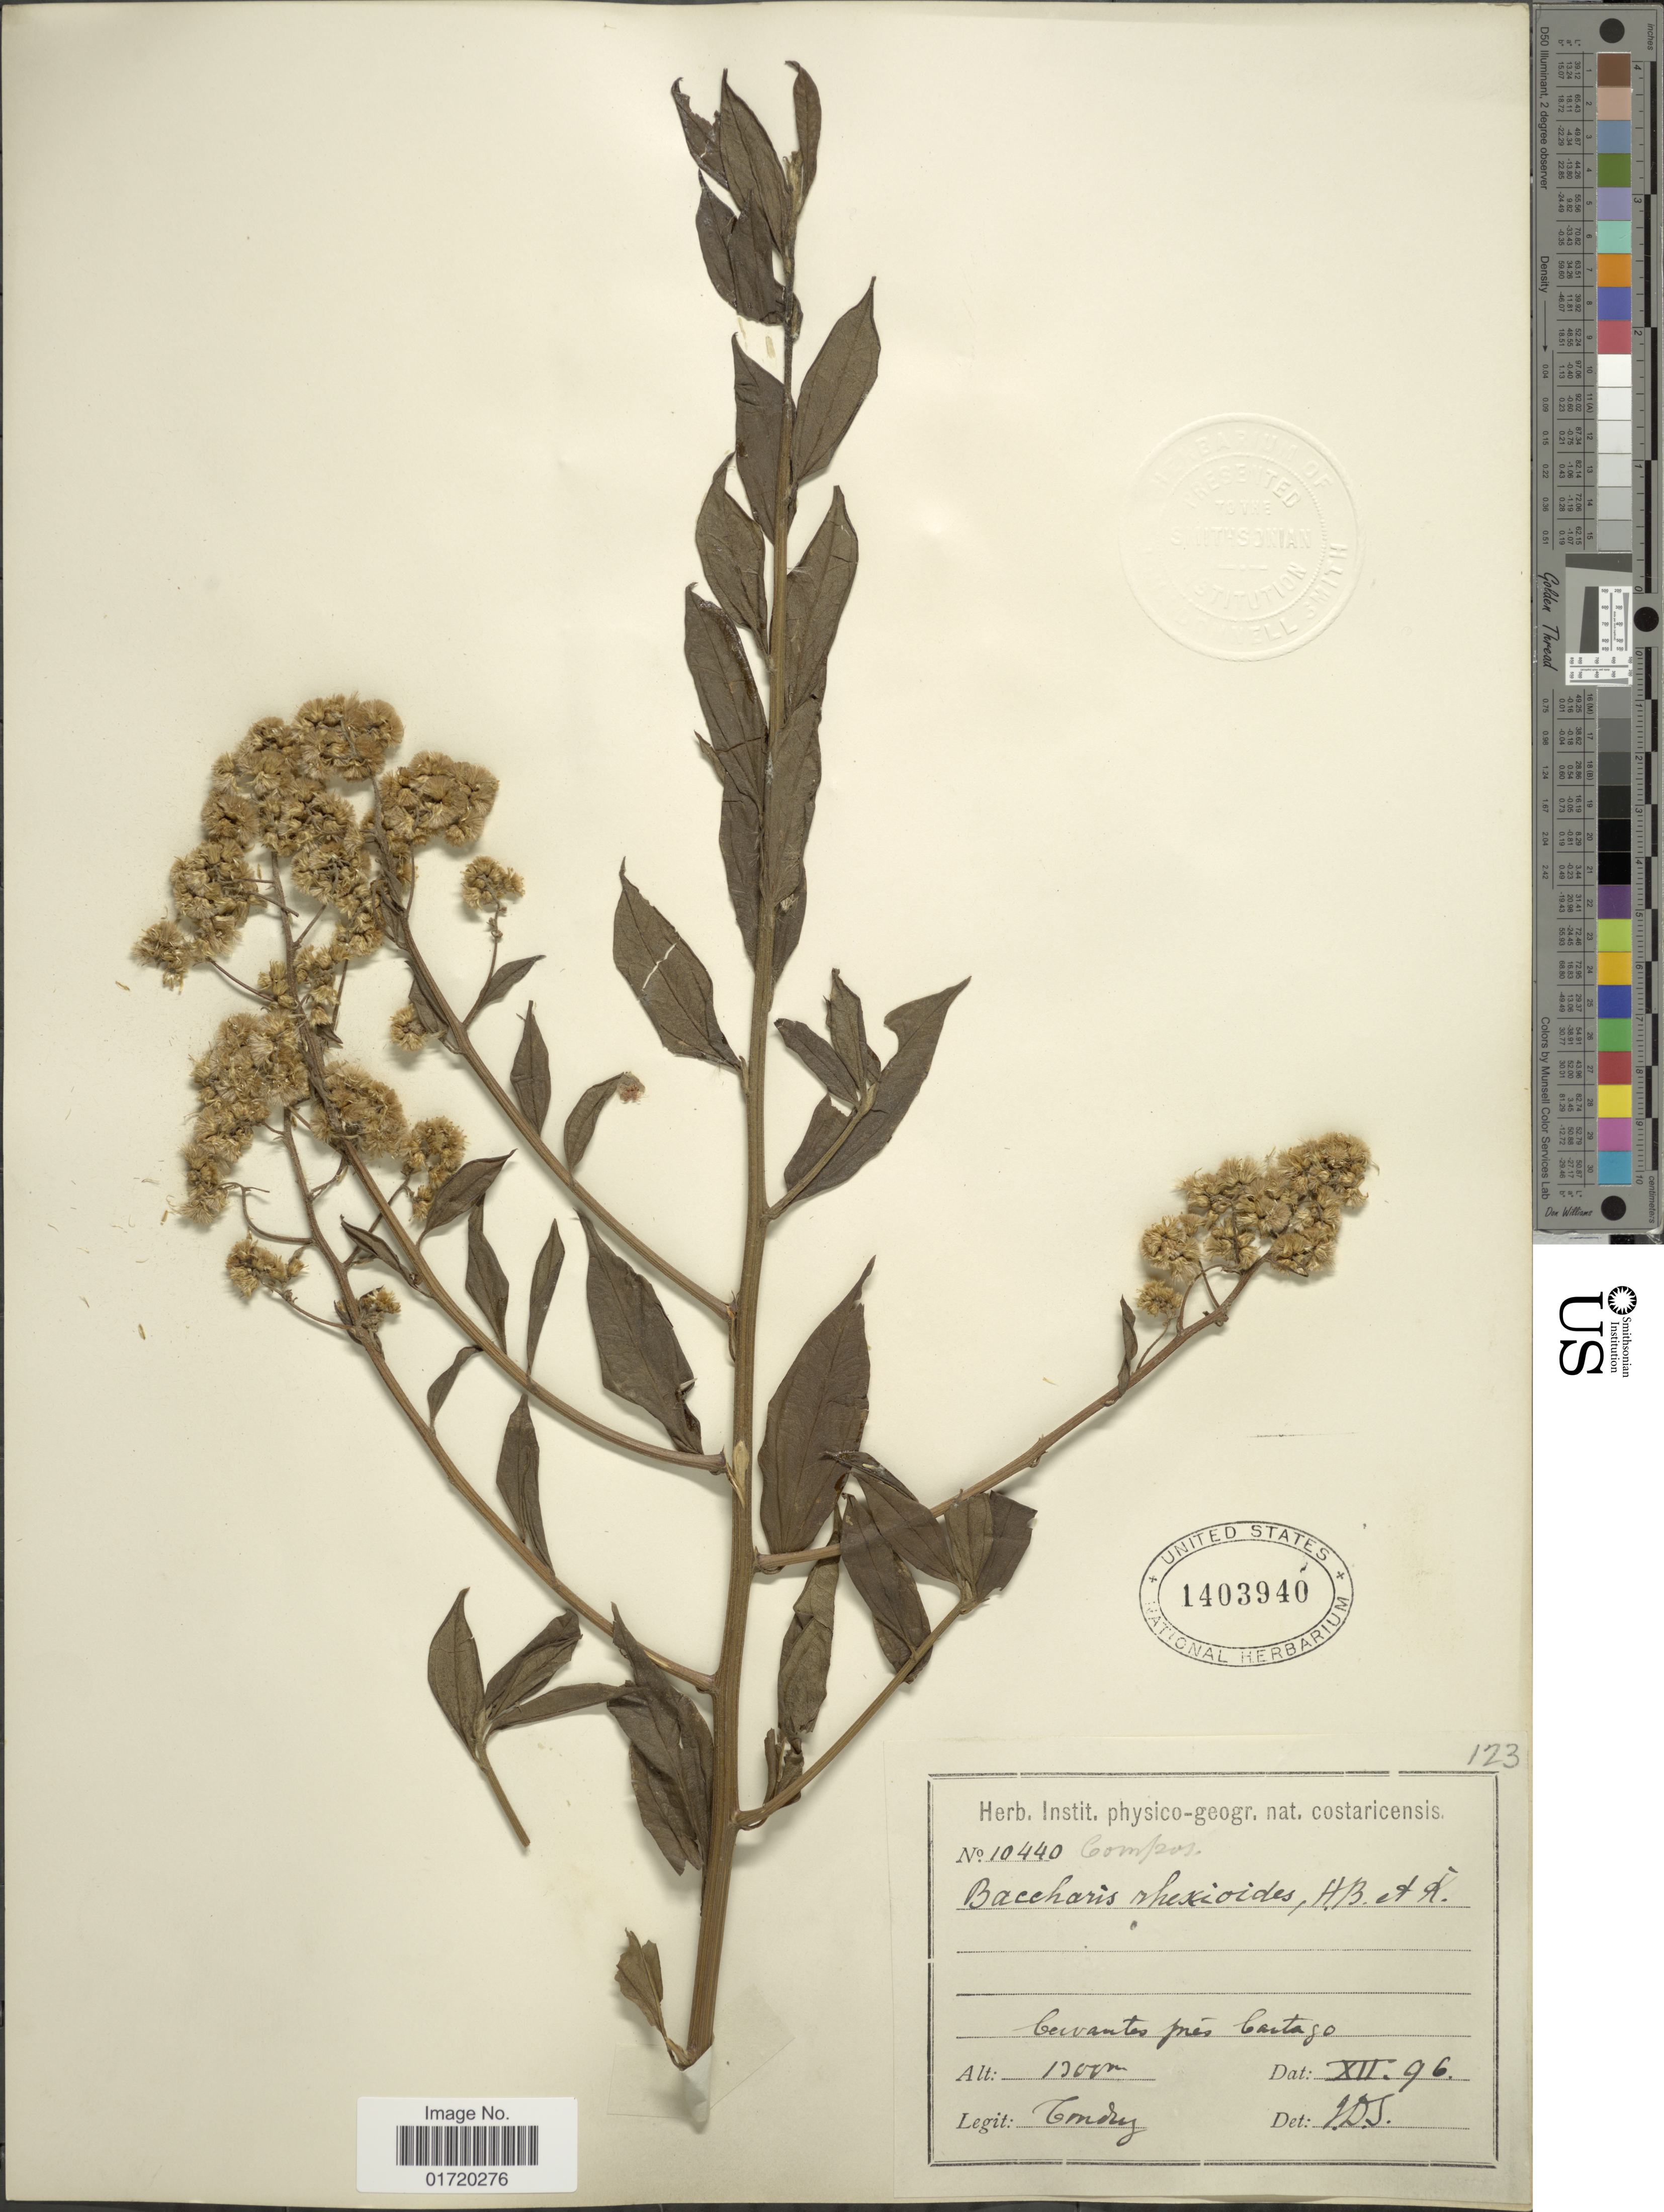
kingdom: Plantae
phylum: Tracheophyta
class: Magnoliopsida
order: Asterales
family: Asteraceae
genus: Baccharis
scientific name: Baccharis trinervis var. rhexioides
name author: (Kunth) Baker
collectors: A. Tonduz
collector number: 123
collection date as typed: Transcribed d/m/y: /12/96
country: Costa Rica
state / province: Cartago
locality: Cervantes pres Cartago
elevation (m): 1300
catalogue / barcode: US 1403940